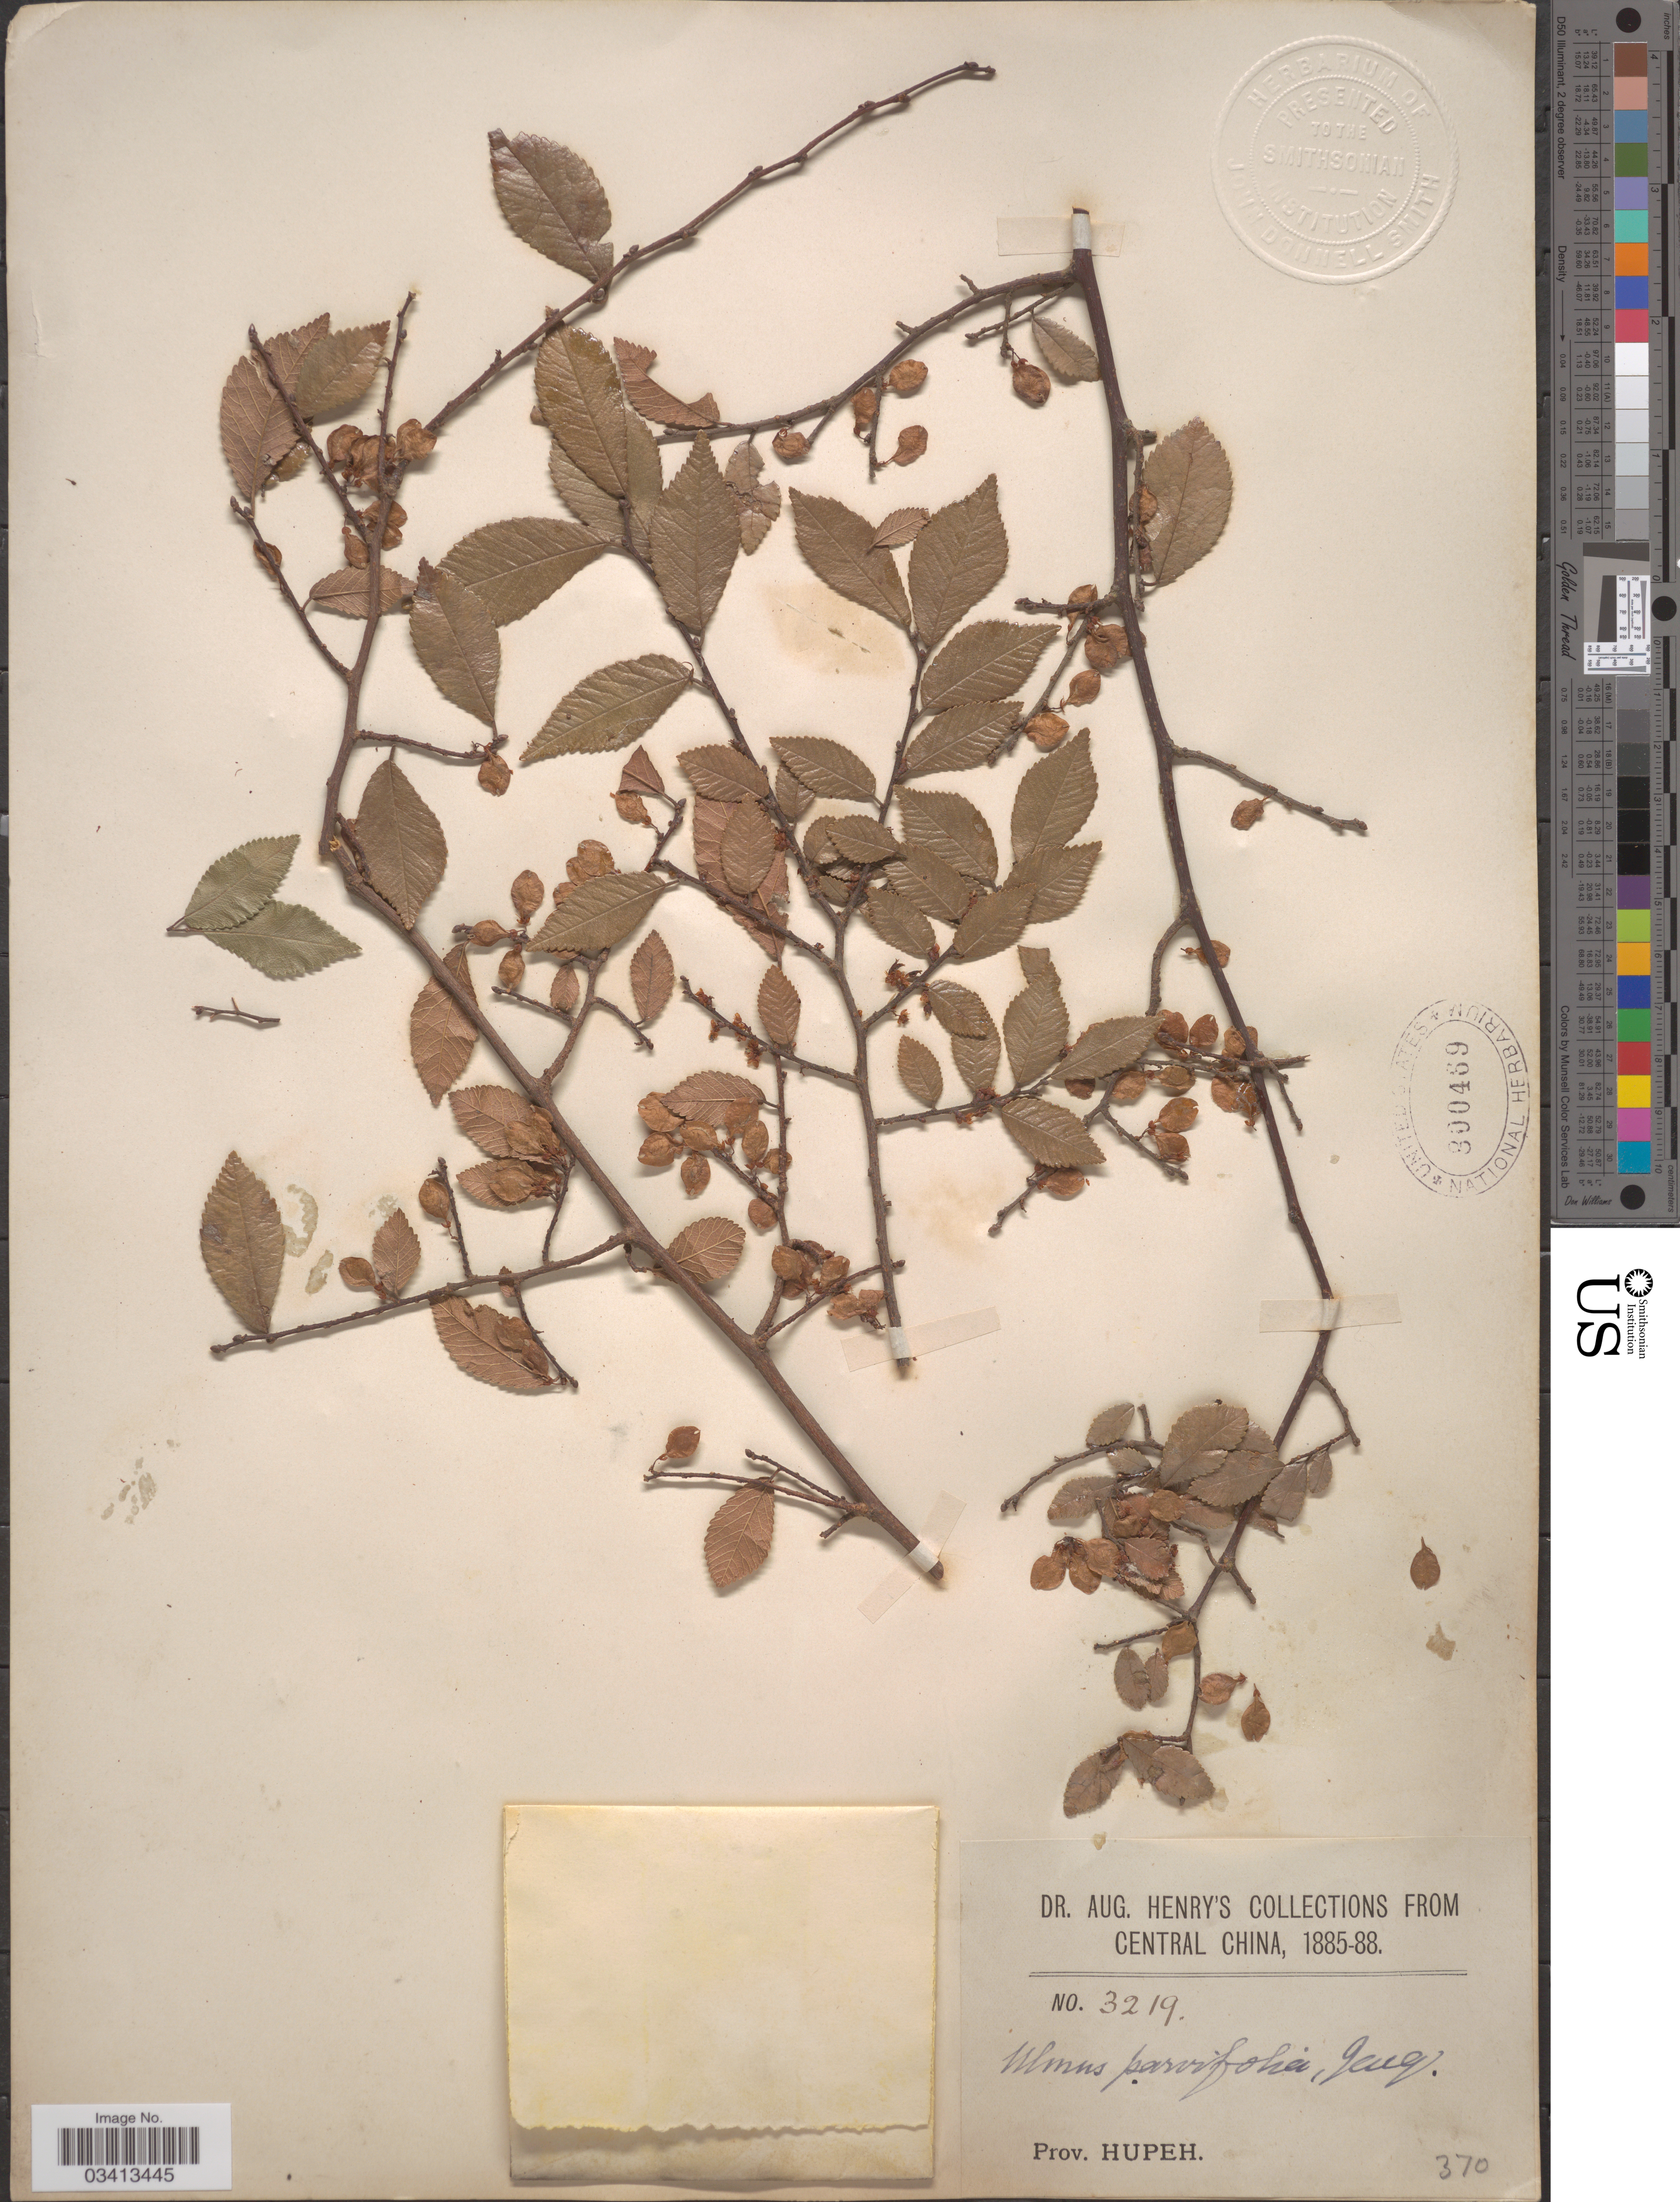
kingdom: Plantae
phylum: Tracheophyta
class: Magnoliopsida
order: Rosales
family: Ulmaceae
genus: Ulmus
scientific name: Ulmus parvifolia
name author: Jacq.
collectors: A. Henry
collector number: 3219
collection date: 1885/1888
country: China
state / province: Hubei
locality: Central China. Prov. Hupeh.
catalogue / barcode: US 800469